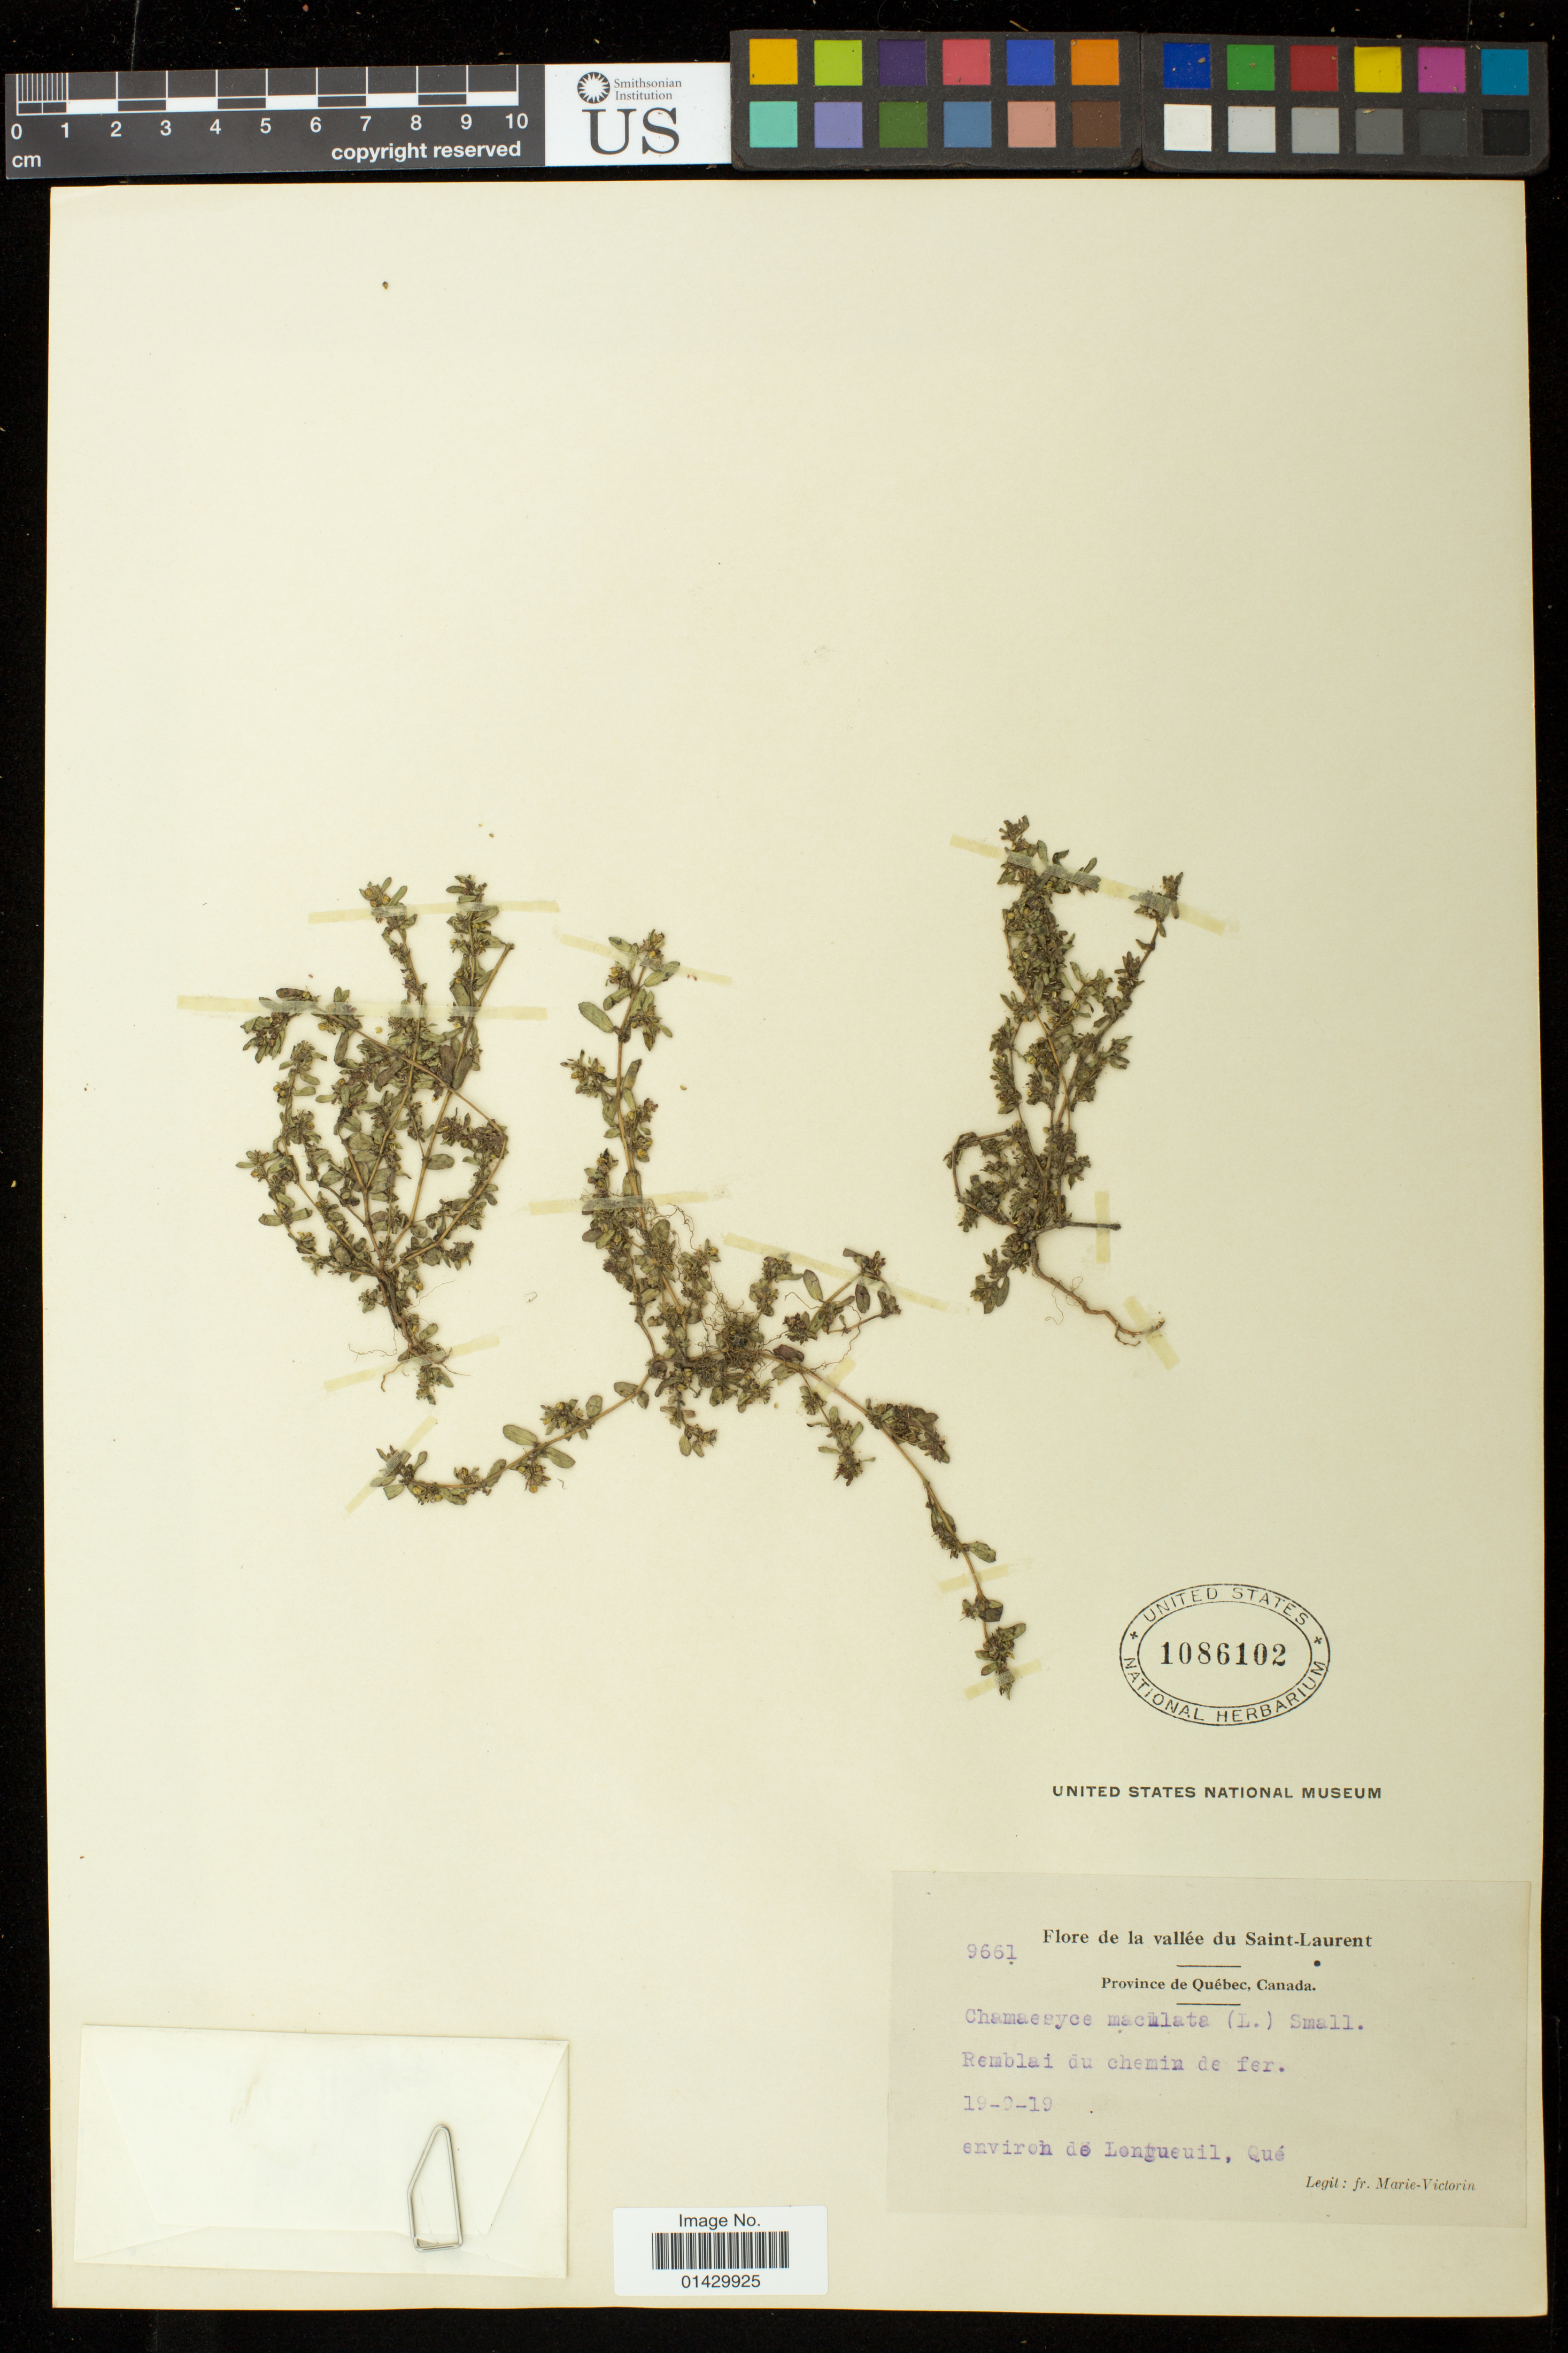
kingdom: Plantae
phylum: Tracheophyta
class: Magnoliopsida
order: Malpighiales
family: Euphorbiaceae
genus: Euphorbia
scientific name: Euphorbia maculata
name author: L.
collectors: -. Marie-Victorin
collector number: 9661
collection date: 1919-09-19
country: Canada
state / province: Quebec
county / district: Montérégie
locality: Remblai du chemin de fer.; environ de Longueuil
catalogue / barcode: US 1086102